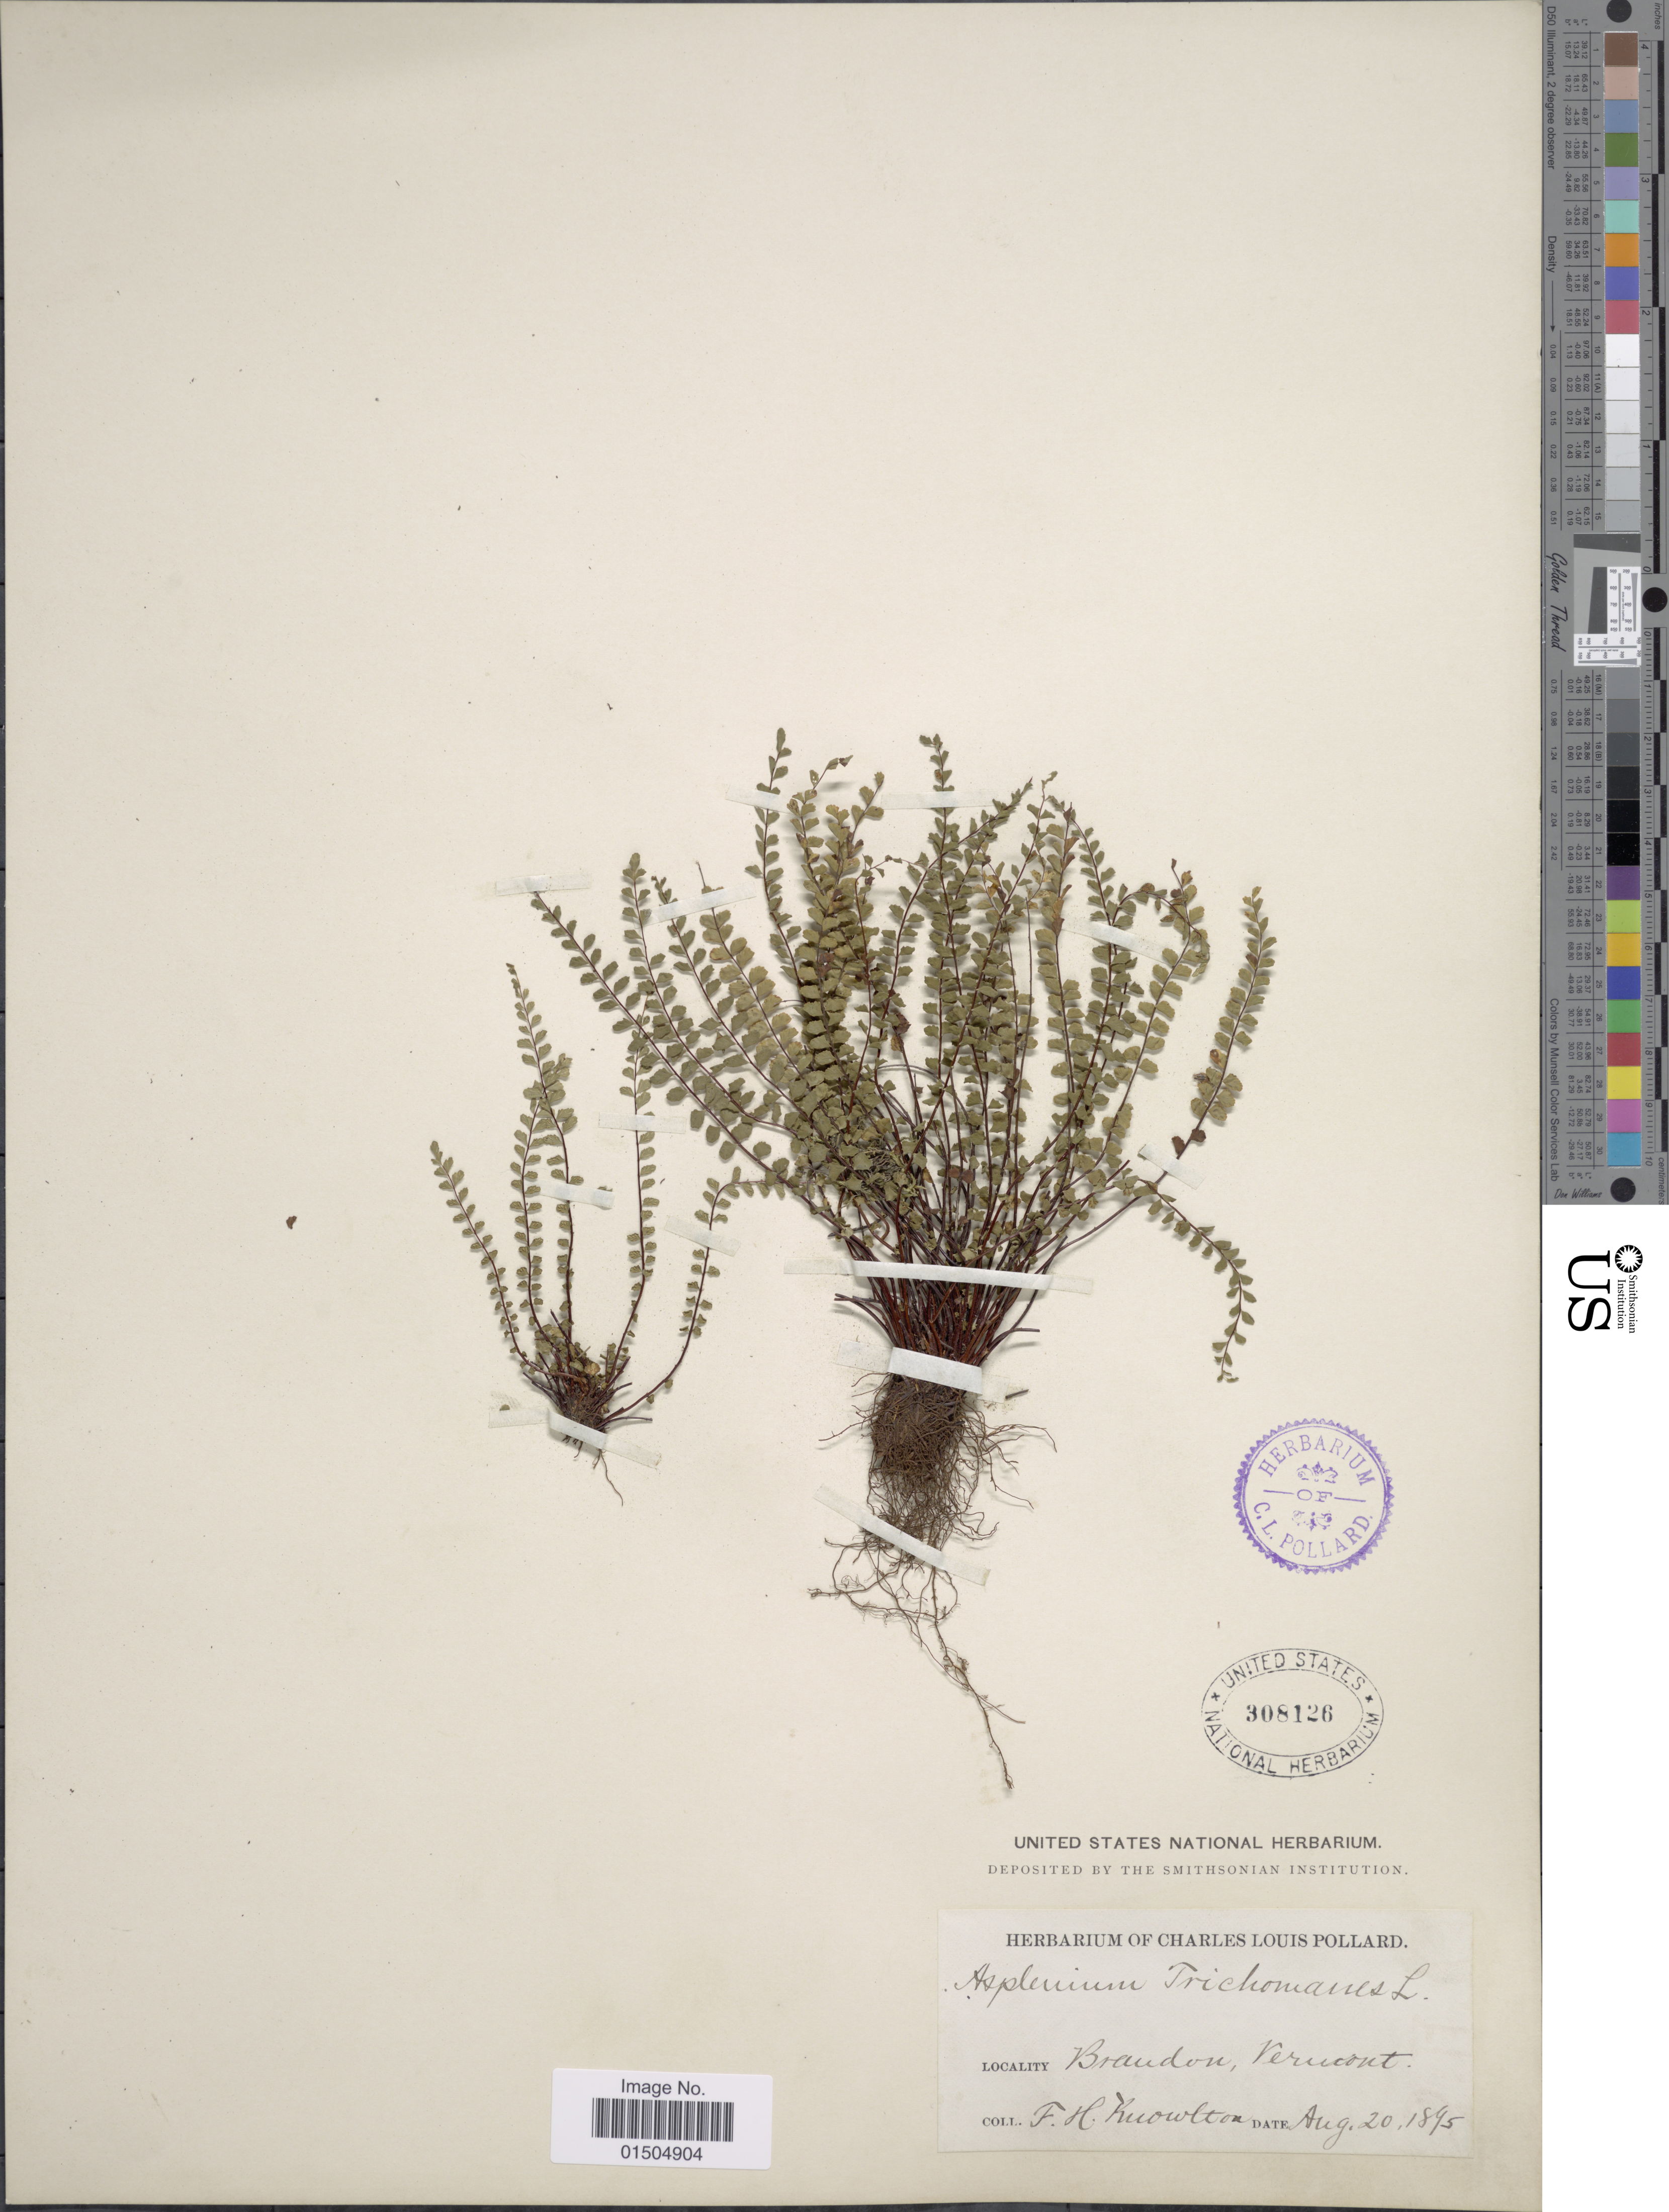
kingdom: Plantae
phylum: Tracheophyta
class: Polypodiopsida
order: Polypodiales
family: Aspleniaceae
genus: Asplenium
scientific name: Asplenium trichomanes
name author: L.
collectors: F. H. Knowlton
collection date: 1895-08-20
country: United States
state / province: Vermont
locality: Brandon.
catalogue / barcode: US 308126